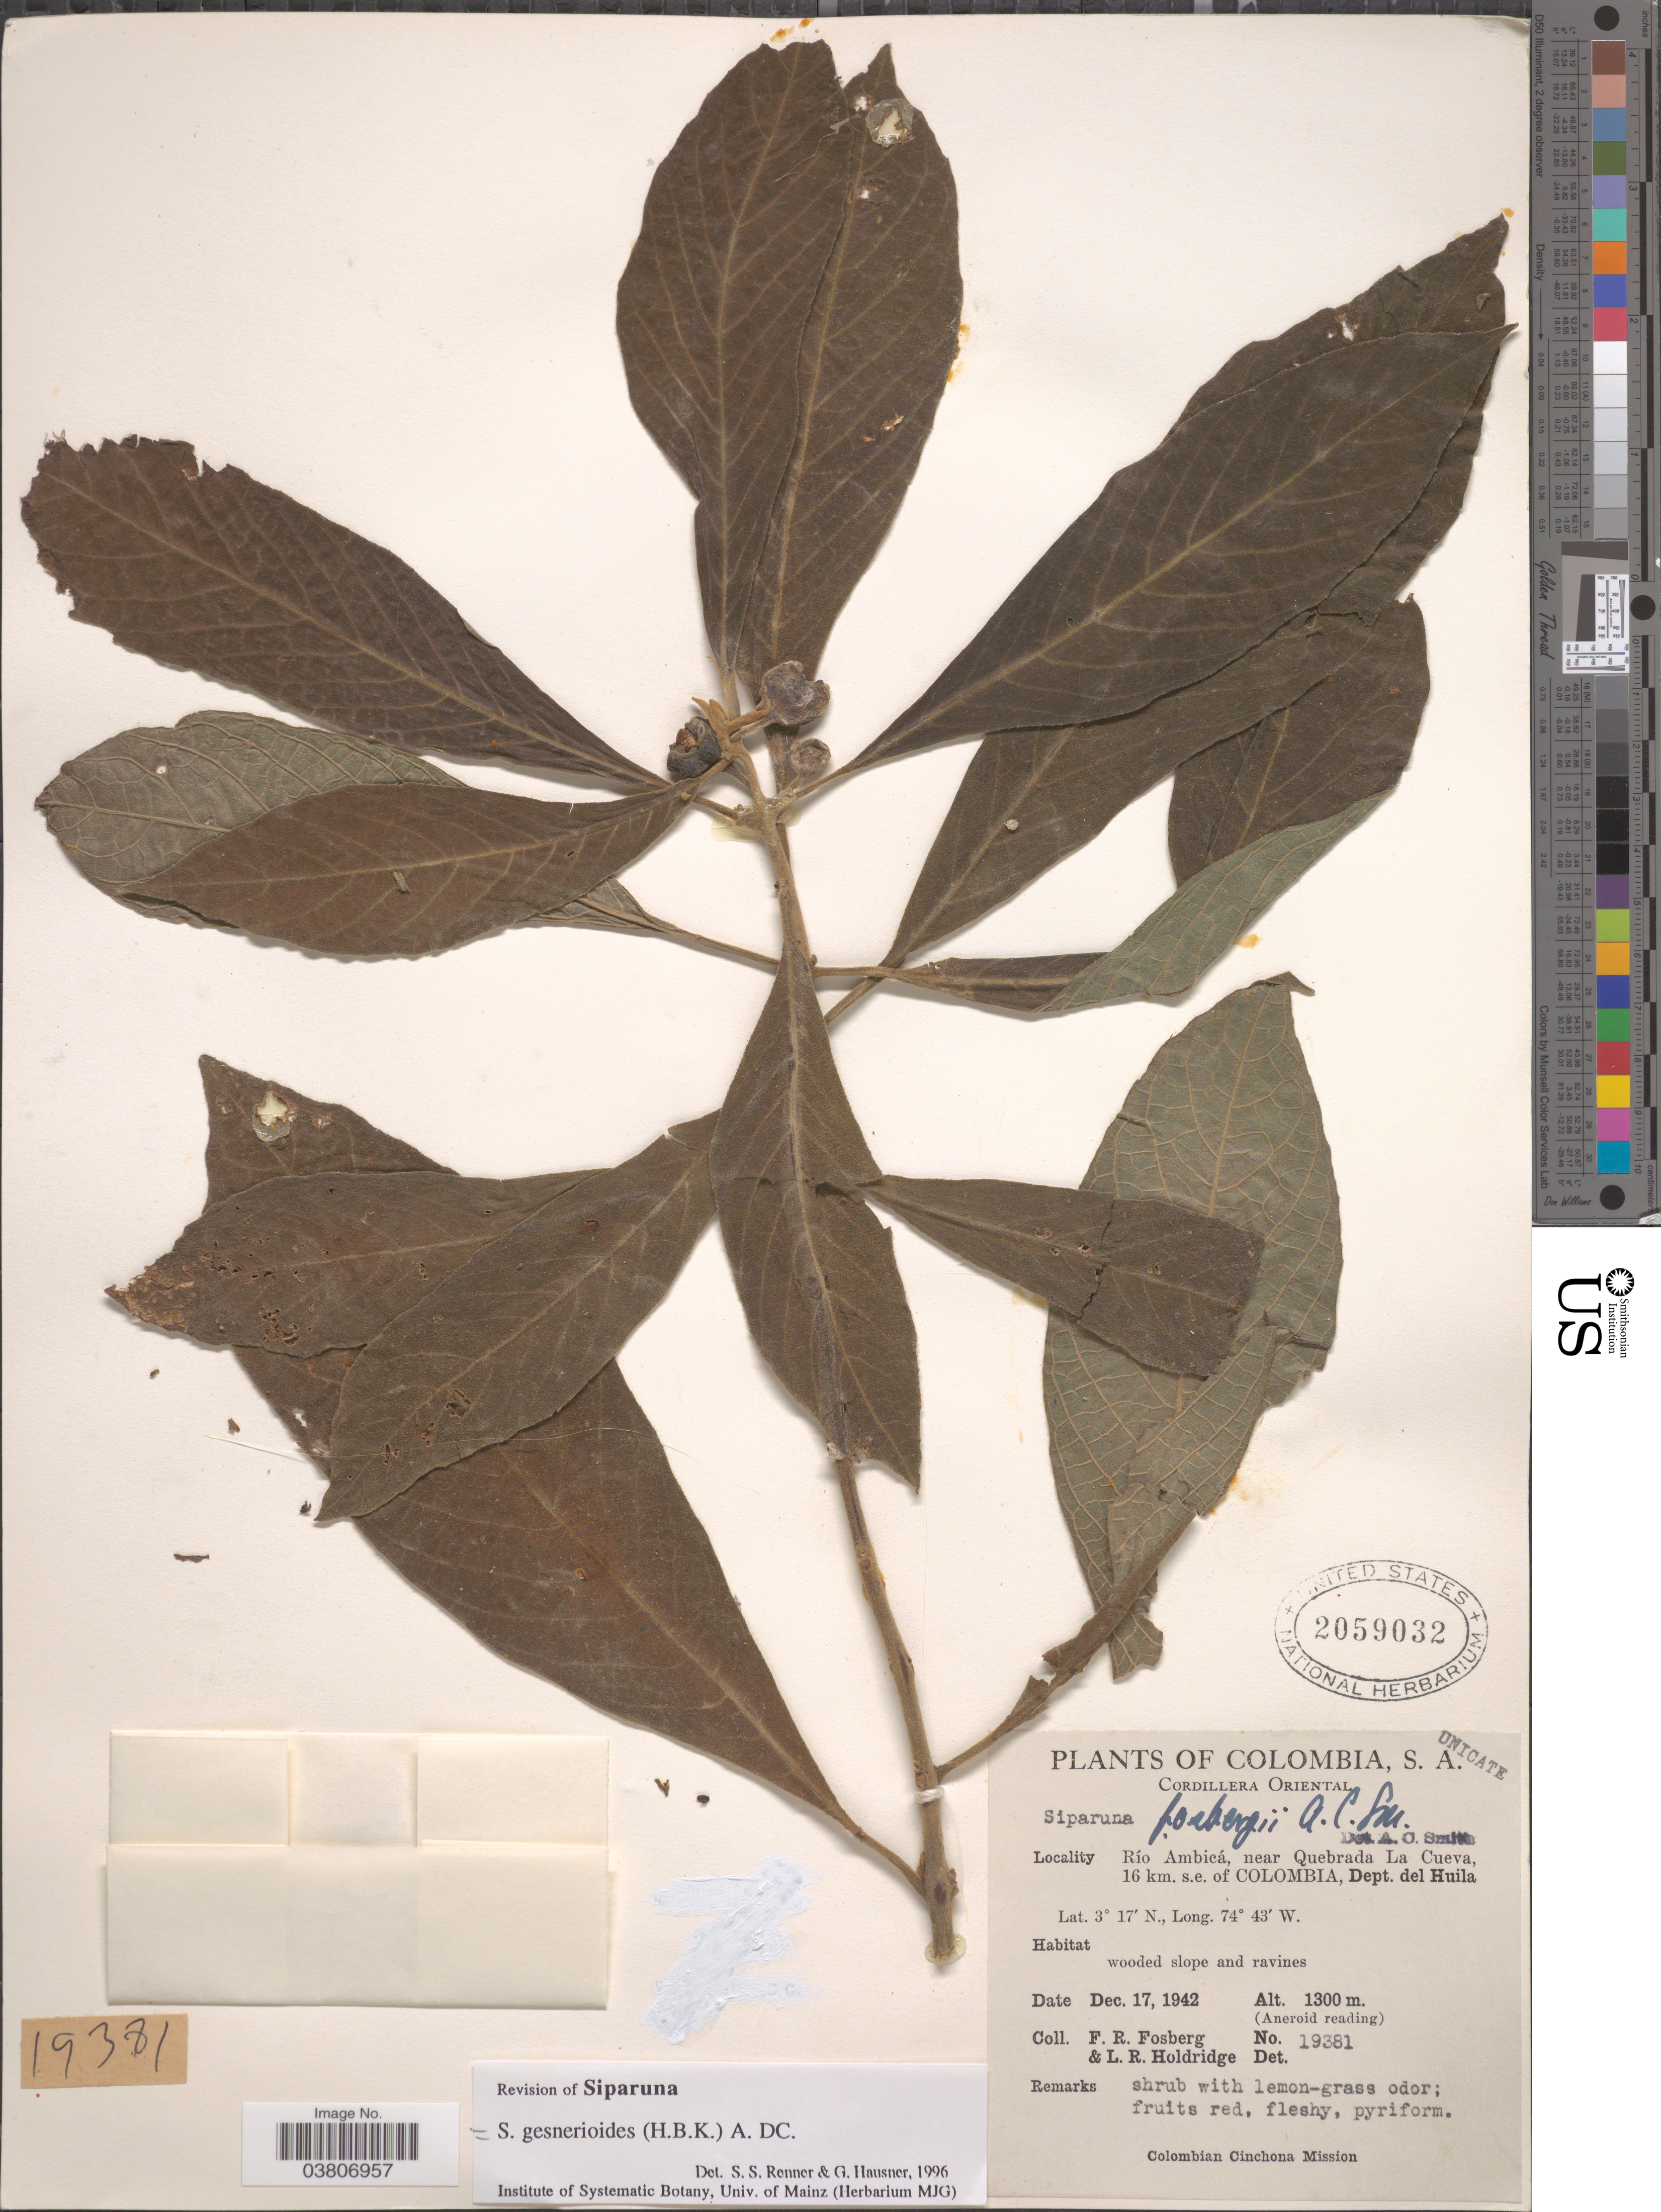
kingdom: Plantae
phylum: Tracheophyta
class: Magnoliopsida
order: Laurales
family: Siparunaceae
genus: Siparuna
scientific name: Siparuna gesnerioides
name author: (Kunth) A. DC.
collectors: F. R. Fosberg & L. Holdridge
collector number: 19381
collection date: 1942-12-17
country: Colombia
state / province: Huila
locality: Cordillera Oriental. Río Ambicá, near Quebrada La Cueva, 16 km. s.e. of Colombia, Dept. del Huila.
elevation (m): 1300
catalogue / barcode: US 2059032